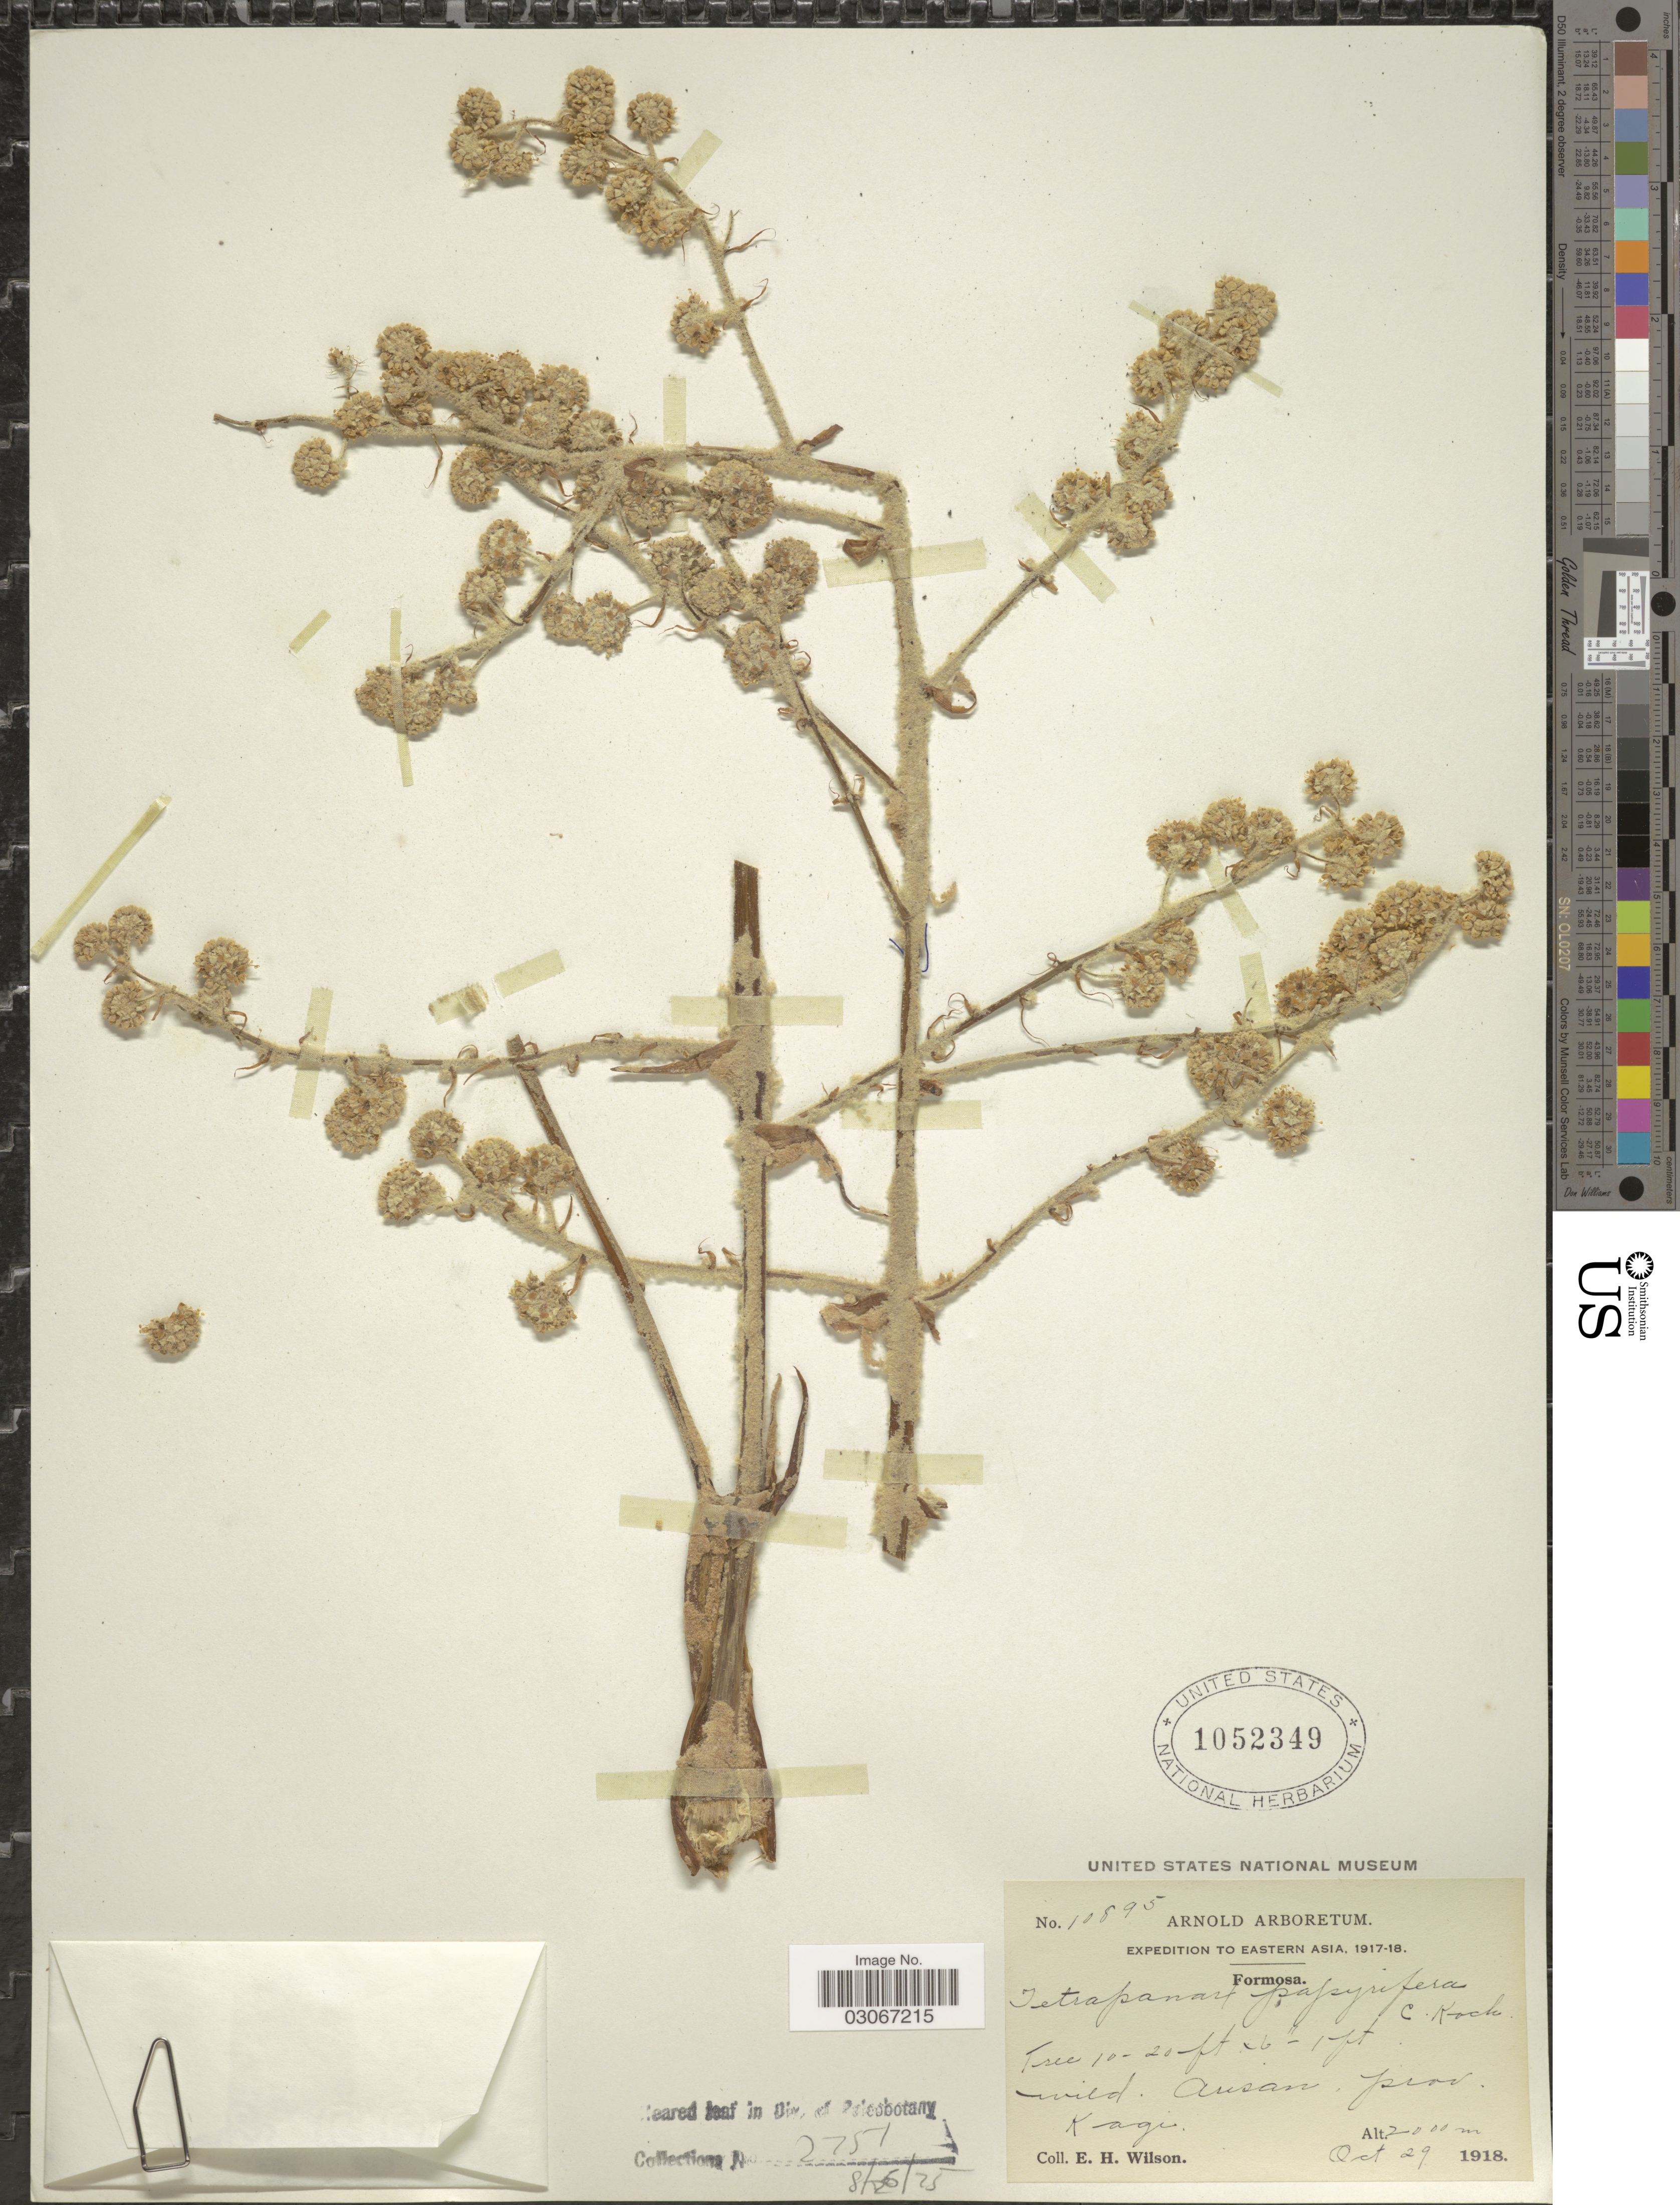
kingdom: Plantae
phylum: Tracheophyta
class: Magnoliopsida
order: Apiales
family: Araliaceae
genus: Tetrapanax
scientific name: Tetrapanax papyrifer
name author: (Hook.) K. Koch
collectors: E. Wilson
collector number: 10895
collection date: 1918-10-29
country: Taiwan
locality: Formosa. Arisan, prov. Kagi.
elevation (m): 2000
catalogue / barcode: US 1052349